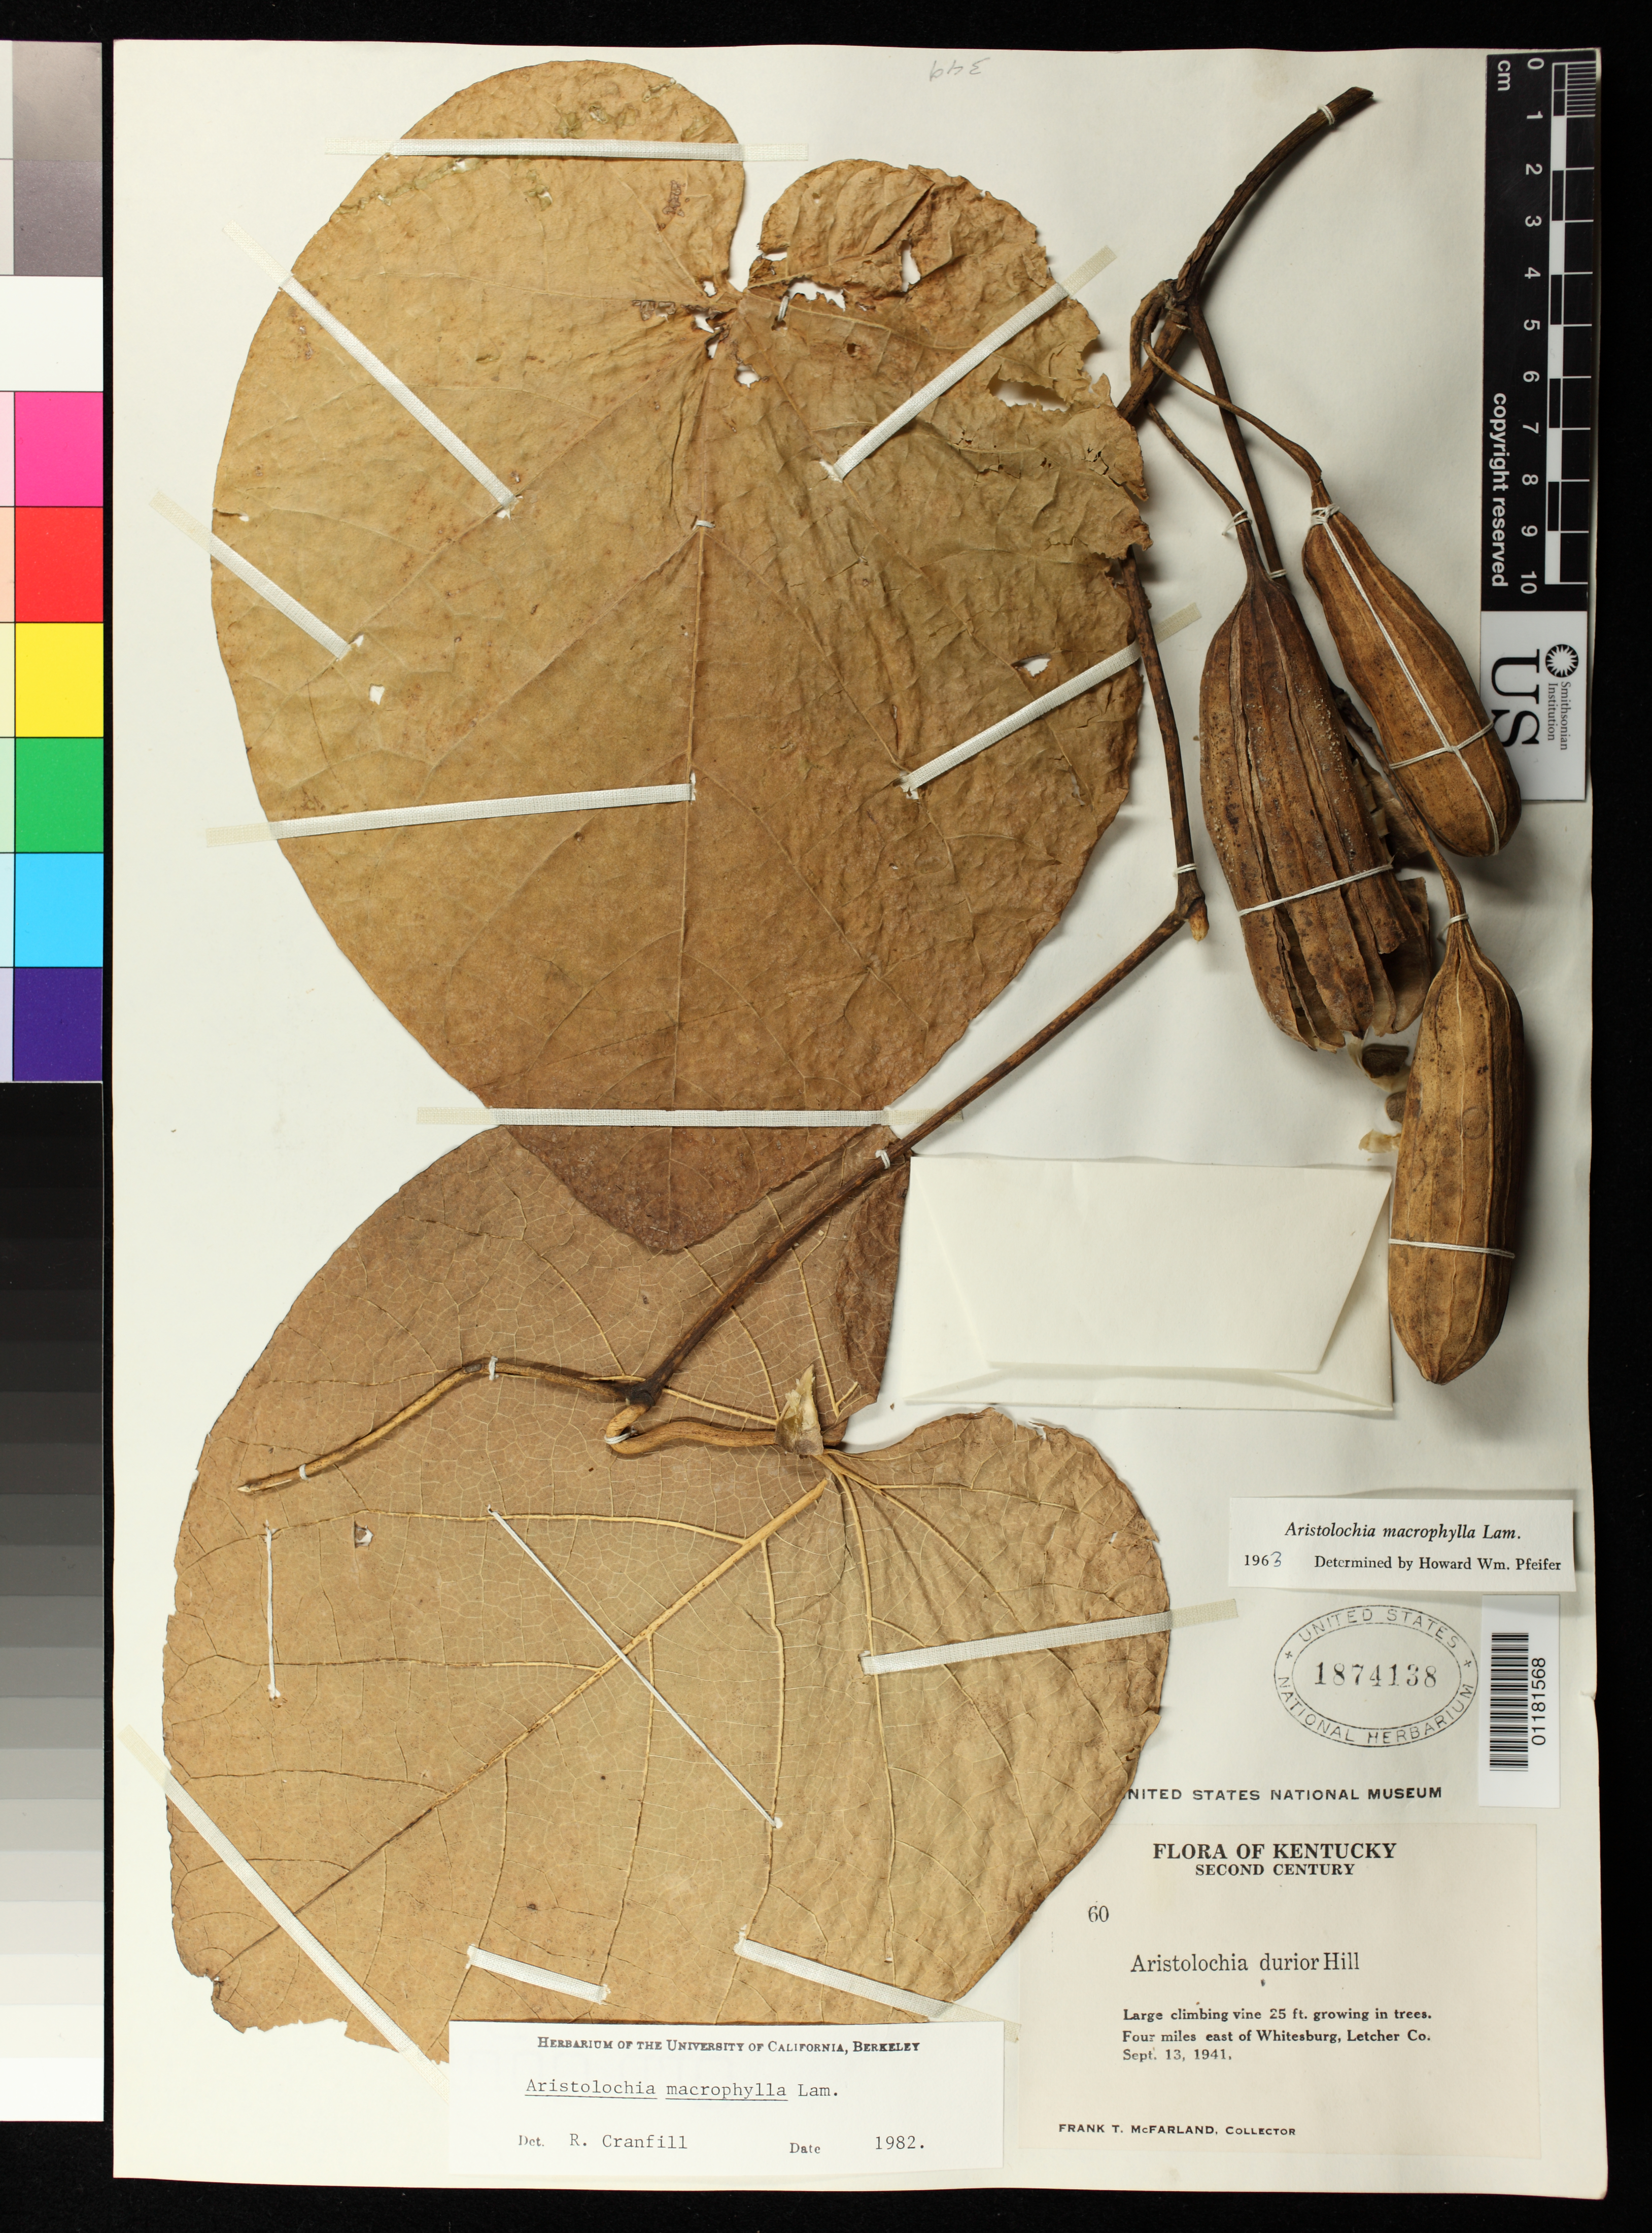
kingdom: Plantae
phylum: Tracheophyta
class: Magnoliopsida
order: Piperales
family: Aristolochiaceae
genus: Aristolochia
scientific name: Aristolochia macrophylla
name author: Lam.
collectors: F. T. McFarland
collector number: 60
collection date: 1941-09-13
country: United States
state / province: Kentucky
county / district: Letcher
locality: Four miles east of Whitesburg, Letcher County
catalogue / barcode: US 1874138